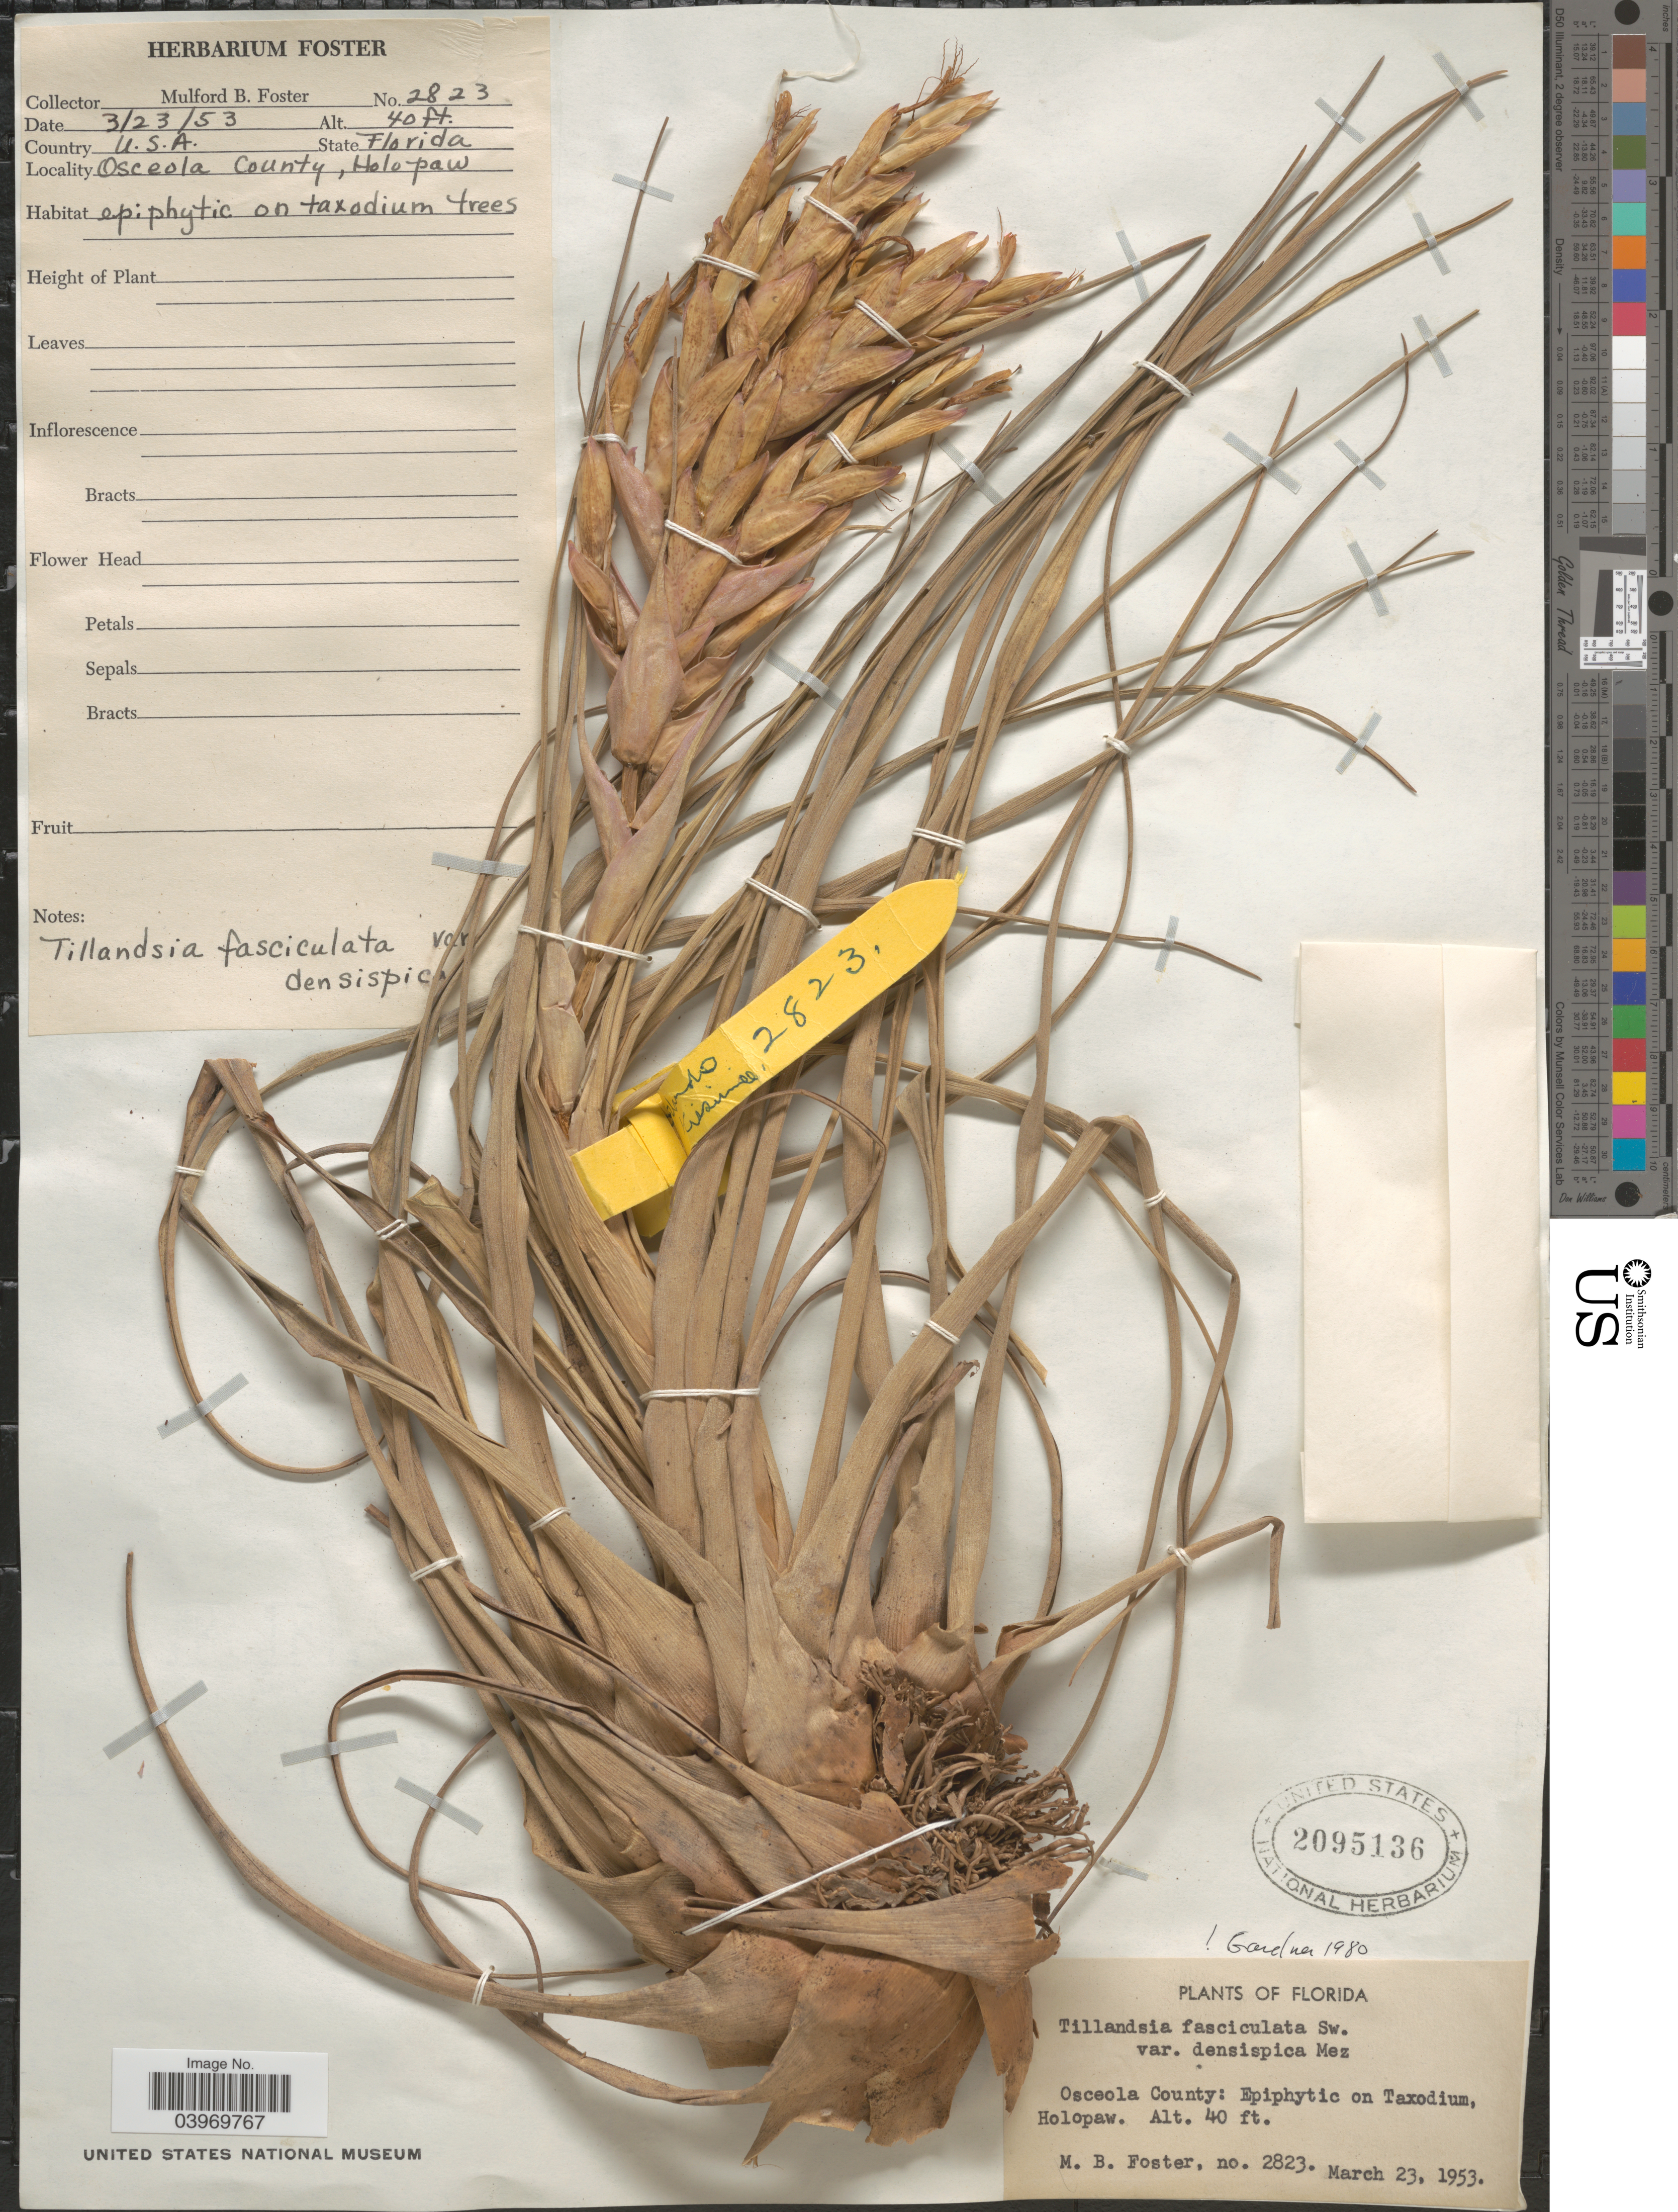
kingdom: Plantae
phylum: Tracheophyta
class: Liliopsida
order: Poales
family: Bromeliaceae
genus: Tillandsia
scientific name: Tillandsia fasciculata var. densispica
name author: Mez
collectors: M. B. Foster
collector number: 2823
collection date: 1953-03-23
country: United States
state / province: Florida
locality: Osceola County, Holopaw.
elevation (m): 12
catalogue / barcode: US 2095136